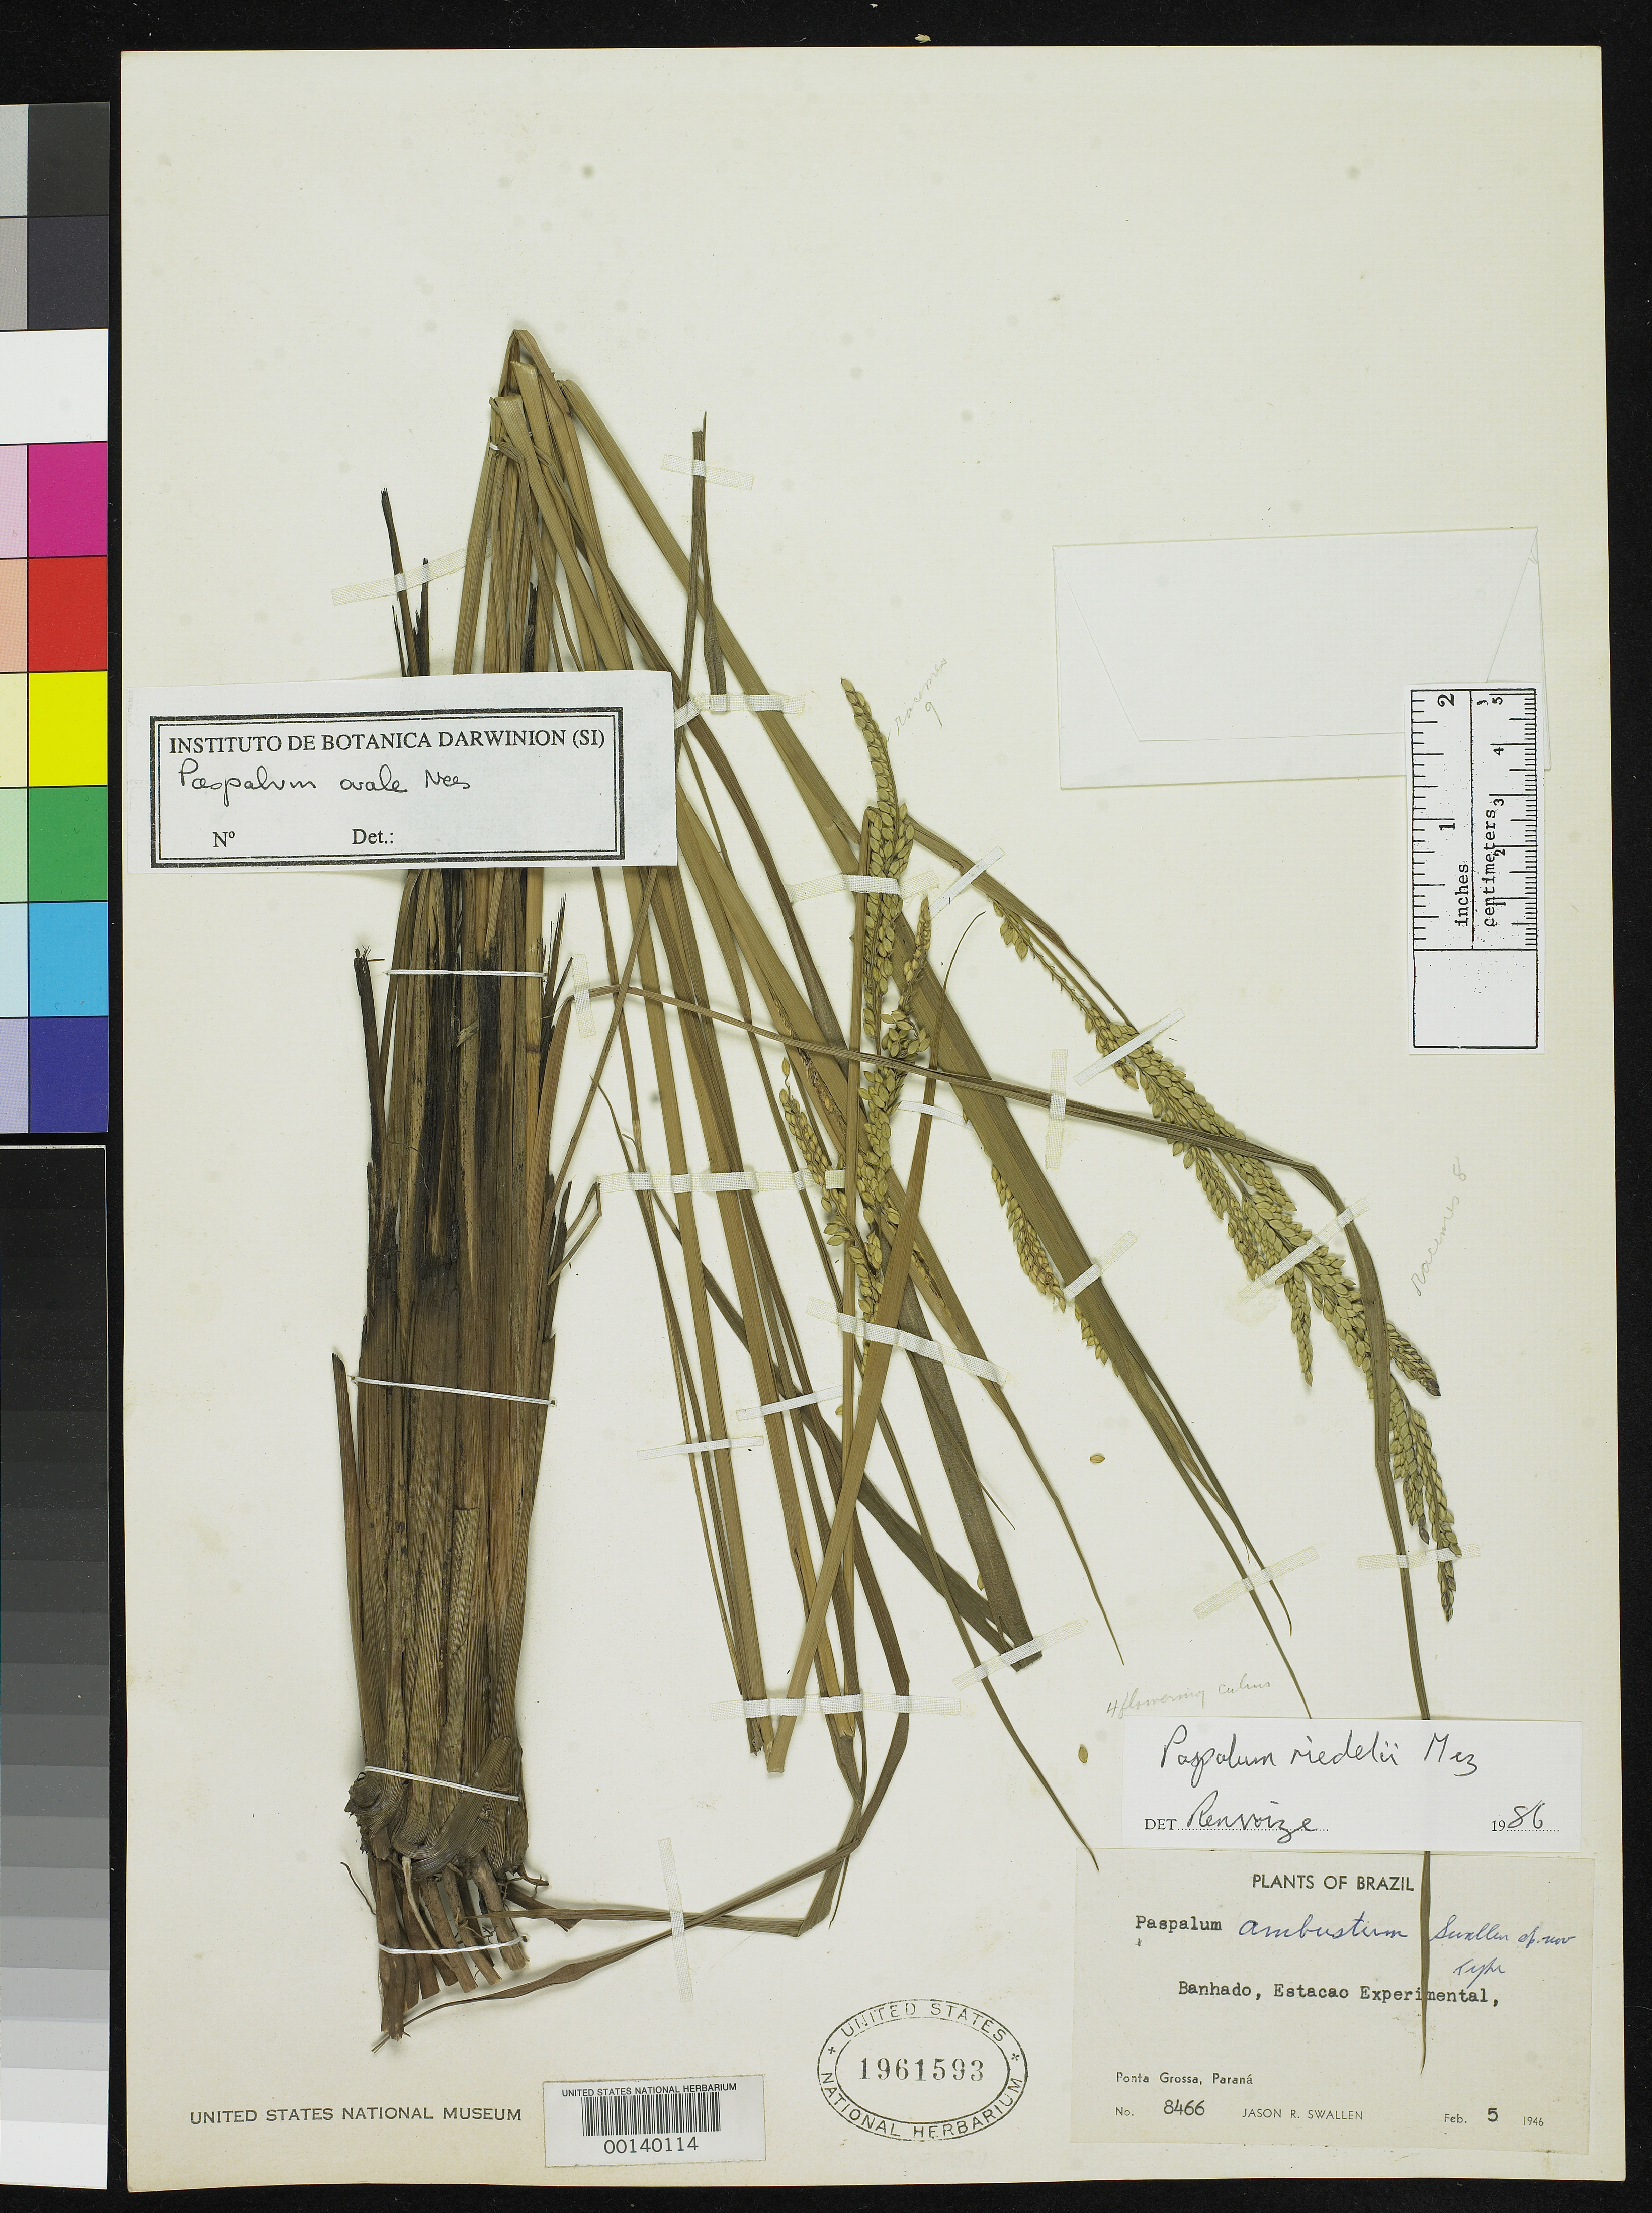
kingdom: Plantae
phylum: Tracheophyta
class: Liliopsida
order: Poales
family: Poaceae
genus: Paspalum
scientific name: Paspalum ambustum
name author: Swallen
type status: Holotype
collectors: J. R. Swallen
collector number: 8466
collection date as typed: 05 Feb 1946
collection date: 1946-02-05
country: Brazil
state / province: Paraná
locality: Ponta Grossa, Estacao Experimental.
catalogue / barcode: US 1961593